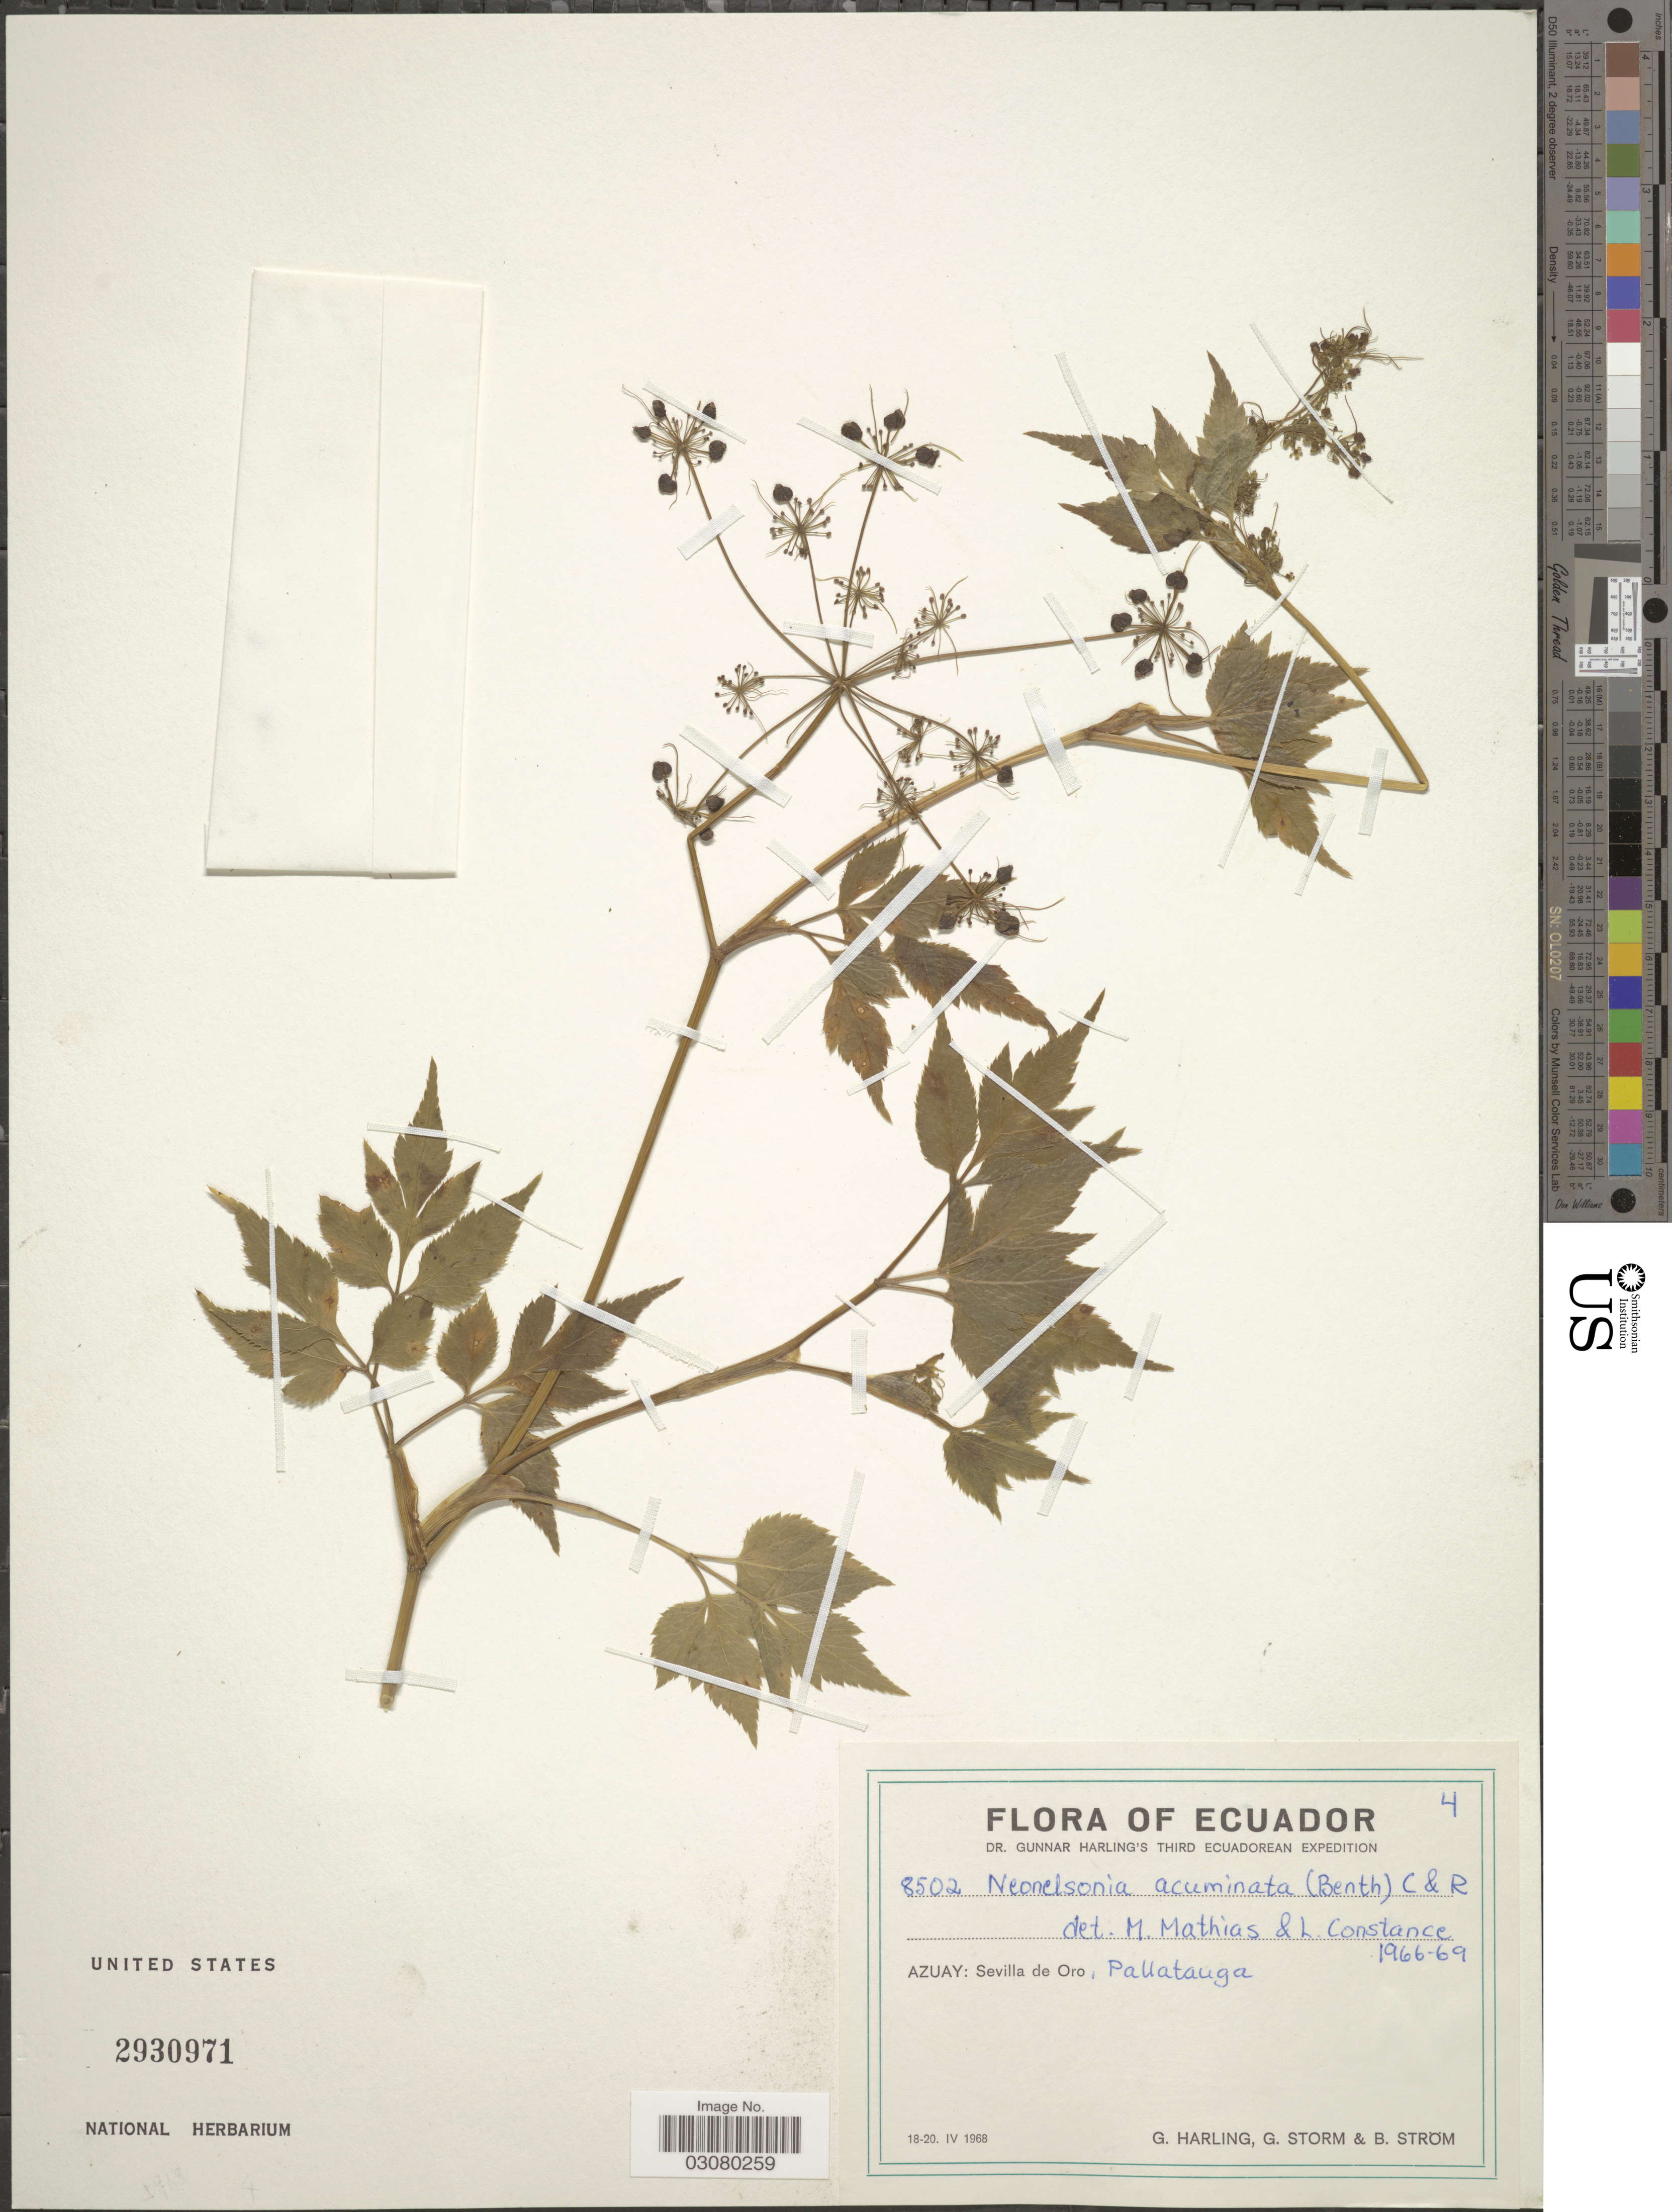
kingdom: Plantae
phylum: Tracheophyta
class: Magnoliopsida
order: Apiales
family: Apiaceae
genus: Neonelsonia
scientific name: Neonelsonia acuminata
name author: (Benth.) J.M. Coult. & Rose ex Drude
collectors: G. Harling, G. Storm & B. Strom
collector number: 8502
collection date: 1968-04-18/1968-04-20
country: Ecuador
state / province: Azuay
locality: Sevilla de Oro, Pallatanga.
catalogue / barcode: US 2930971